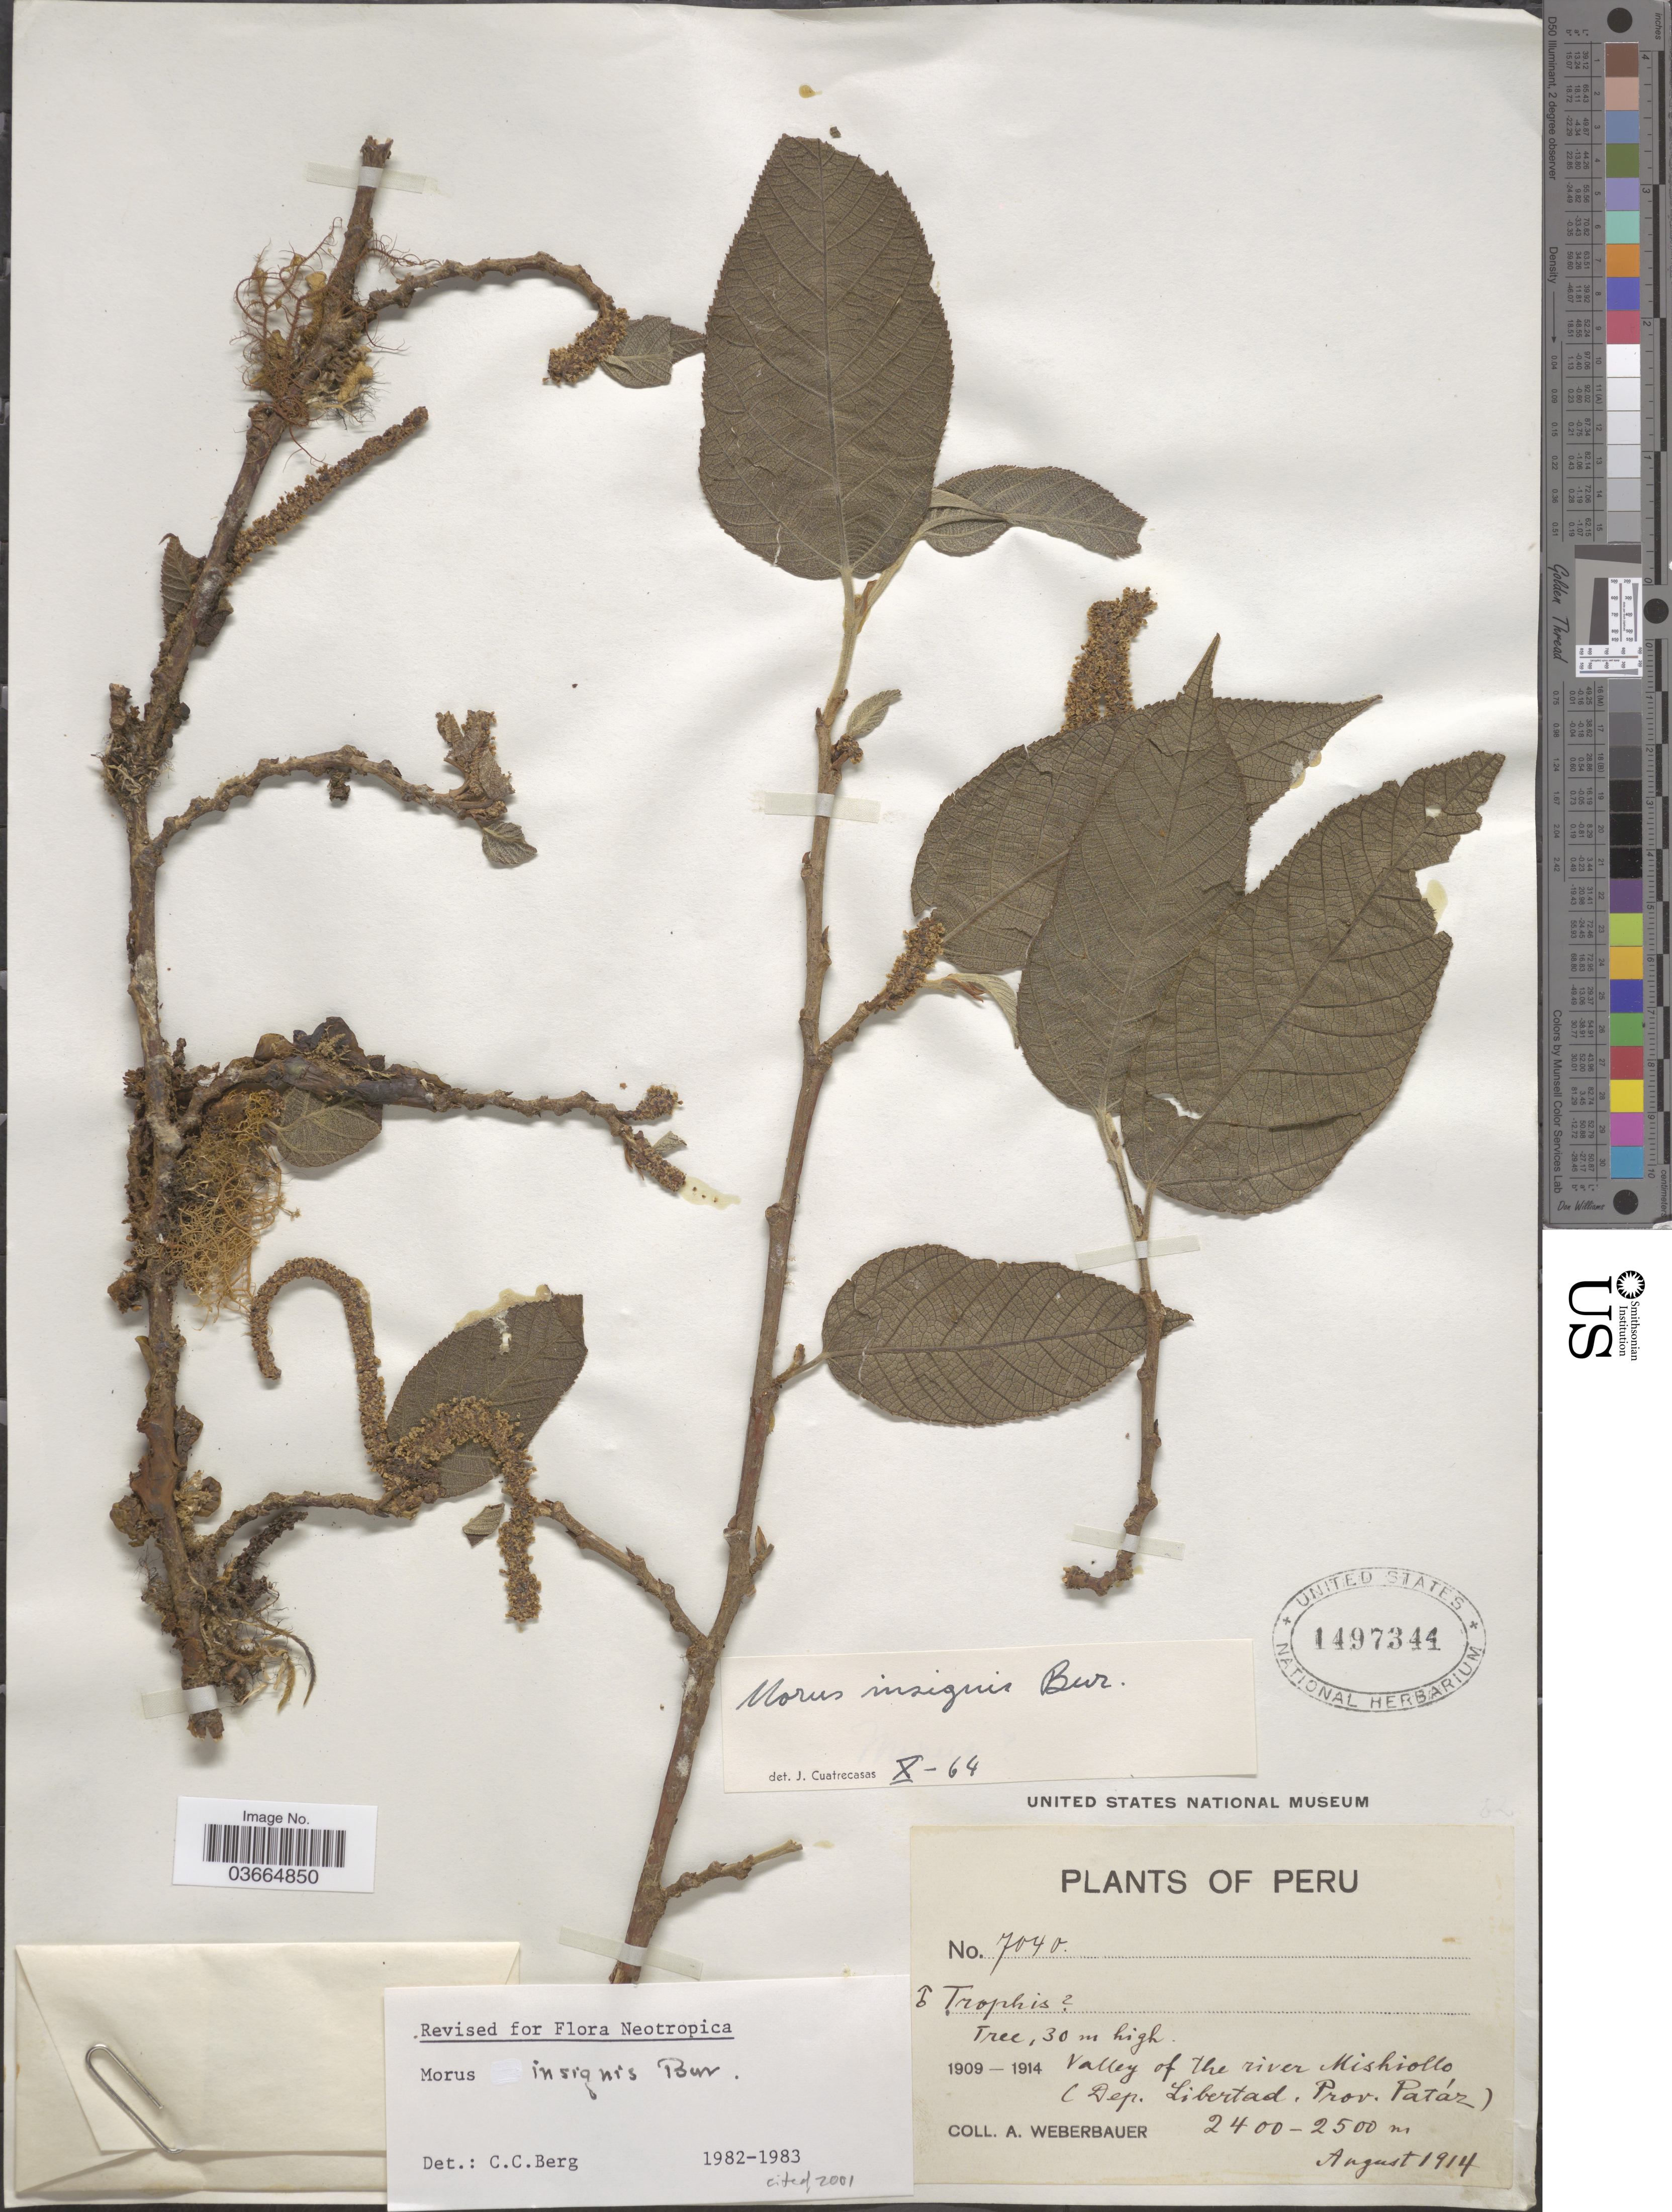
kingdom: Plantae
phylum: Tracheophyta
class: Magnoliopsida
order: Rosales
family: Moraceae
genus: Paratrophis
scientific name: Paratrophis insignis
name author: (Bureau) E. M. Gardner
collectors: A. Weberbauer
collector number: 7040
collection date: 1914-08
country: Peru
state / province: La Libertad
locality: Valley of the river Mishiollo (Dep. Libertad, Prov. Patáz).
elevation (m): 2400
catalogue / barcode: US 1497344